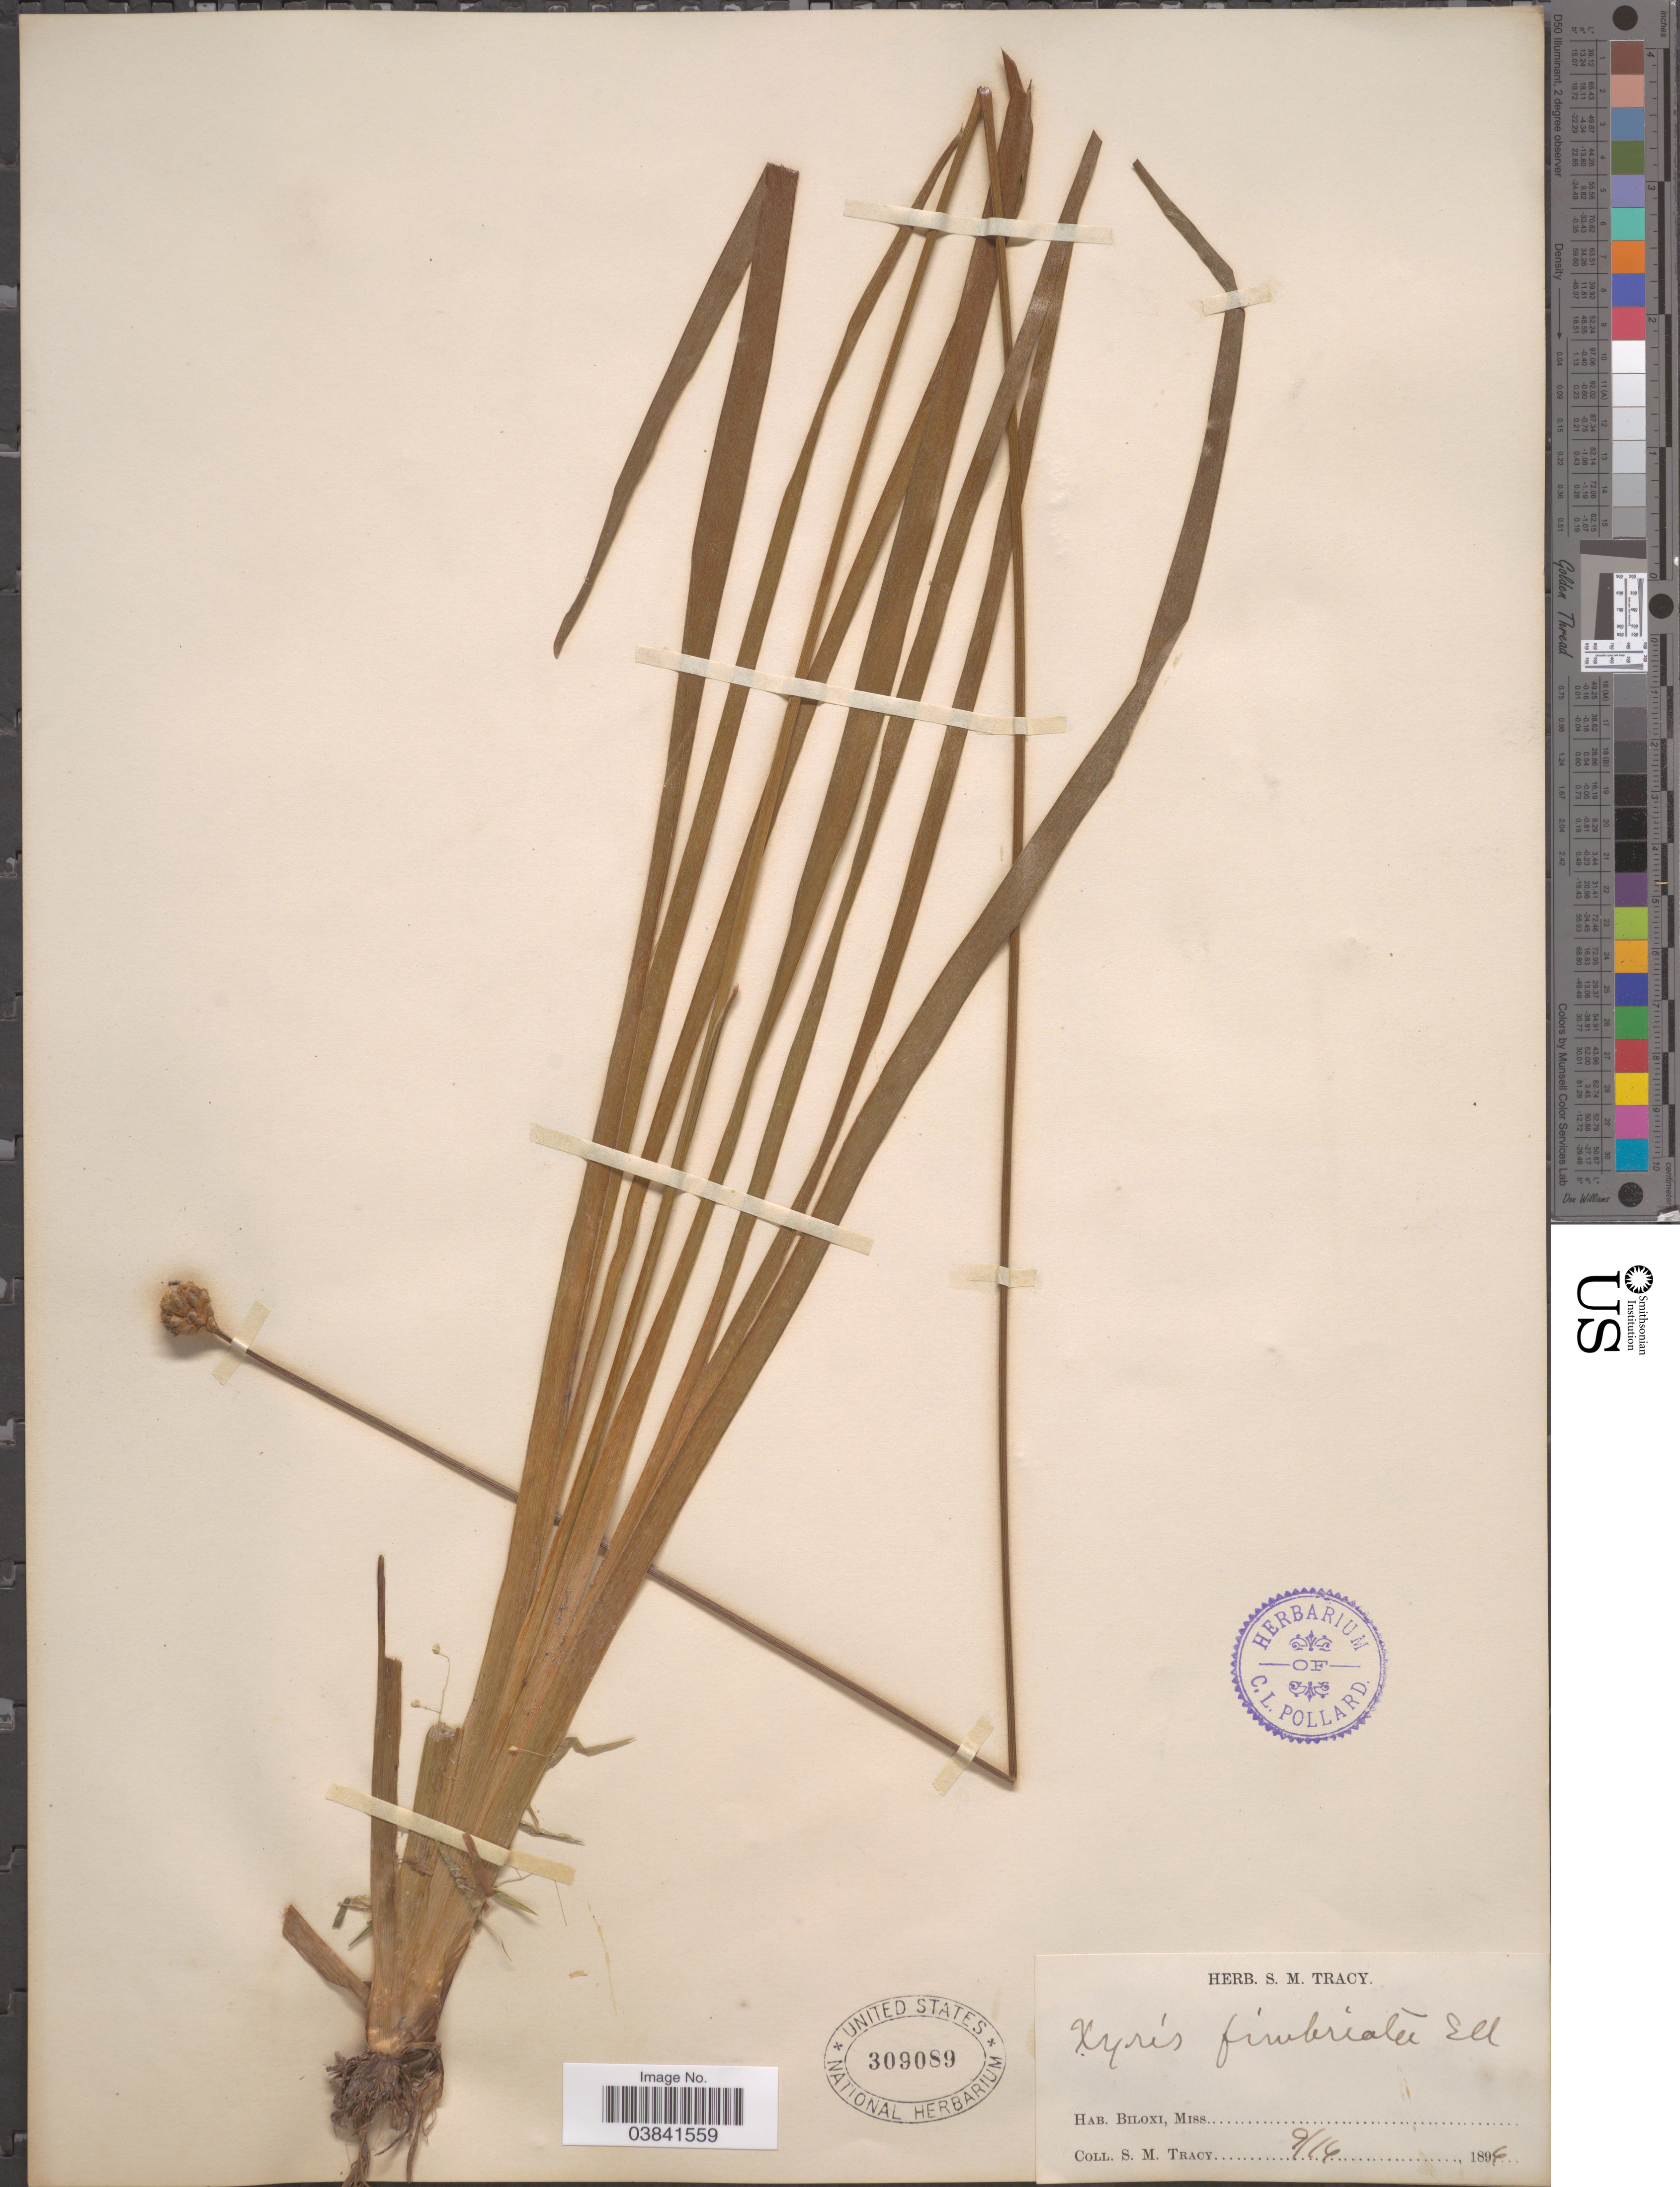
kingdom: Plantae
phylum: Tracheophyta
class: Liliopsida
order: Poales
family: Xyridaceae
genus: Xyris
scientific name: Xyris fimbriata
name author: Elliott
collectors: S. M. Tracy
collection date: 1896-09-14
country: United States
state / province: Mississippi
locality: Hab. Biloxi, Miss.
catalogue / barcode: US 309089